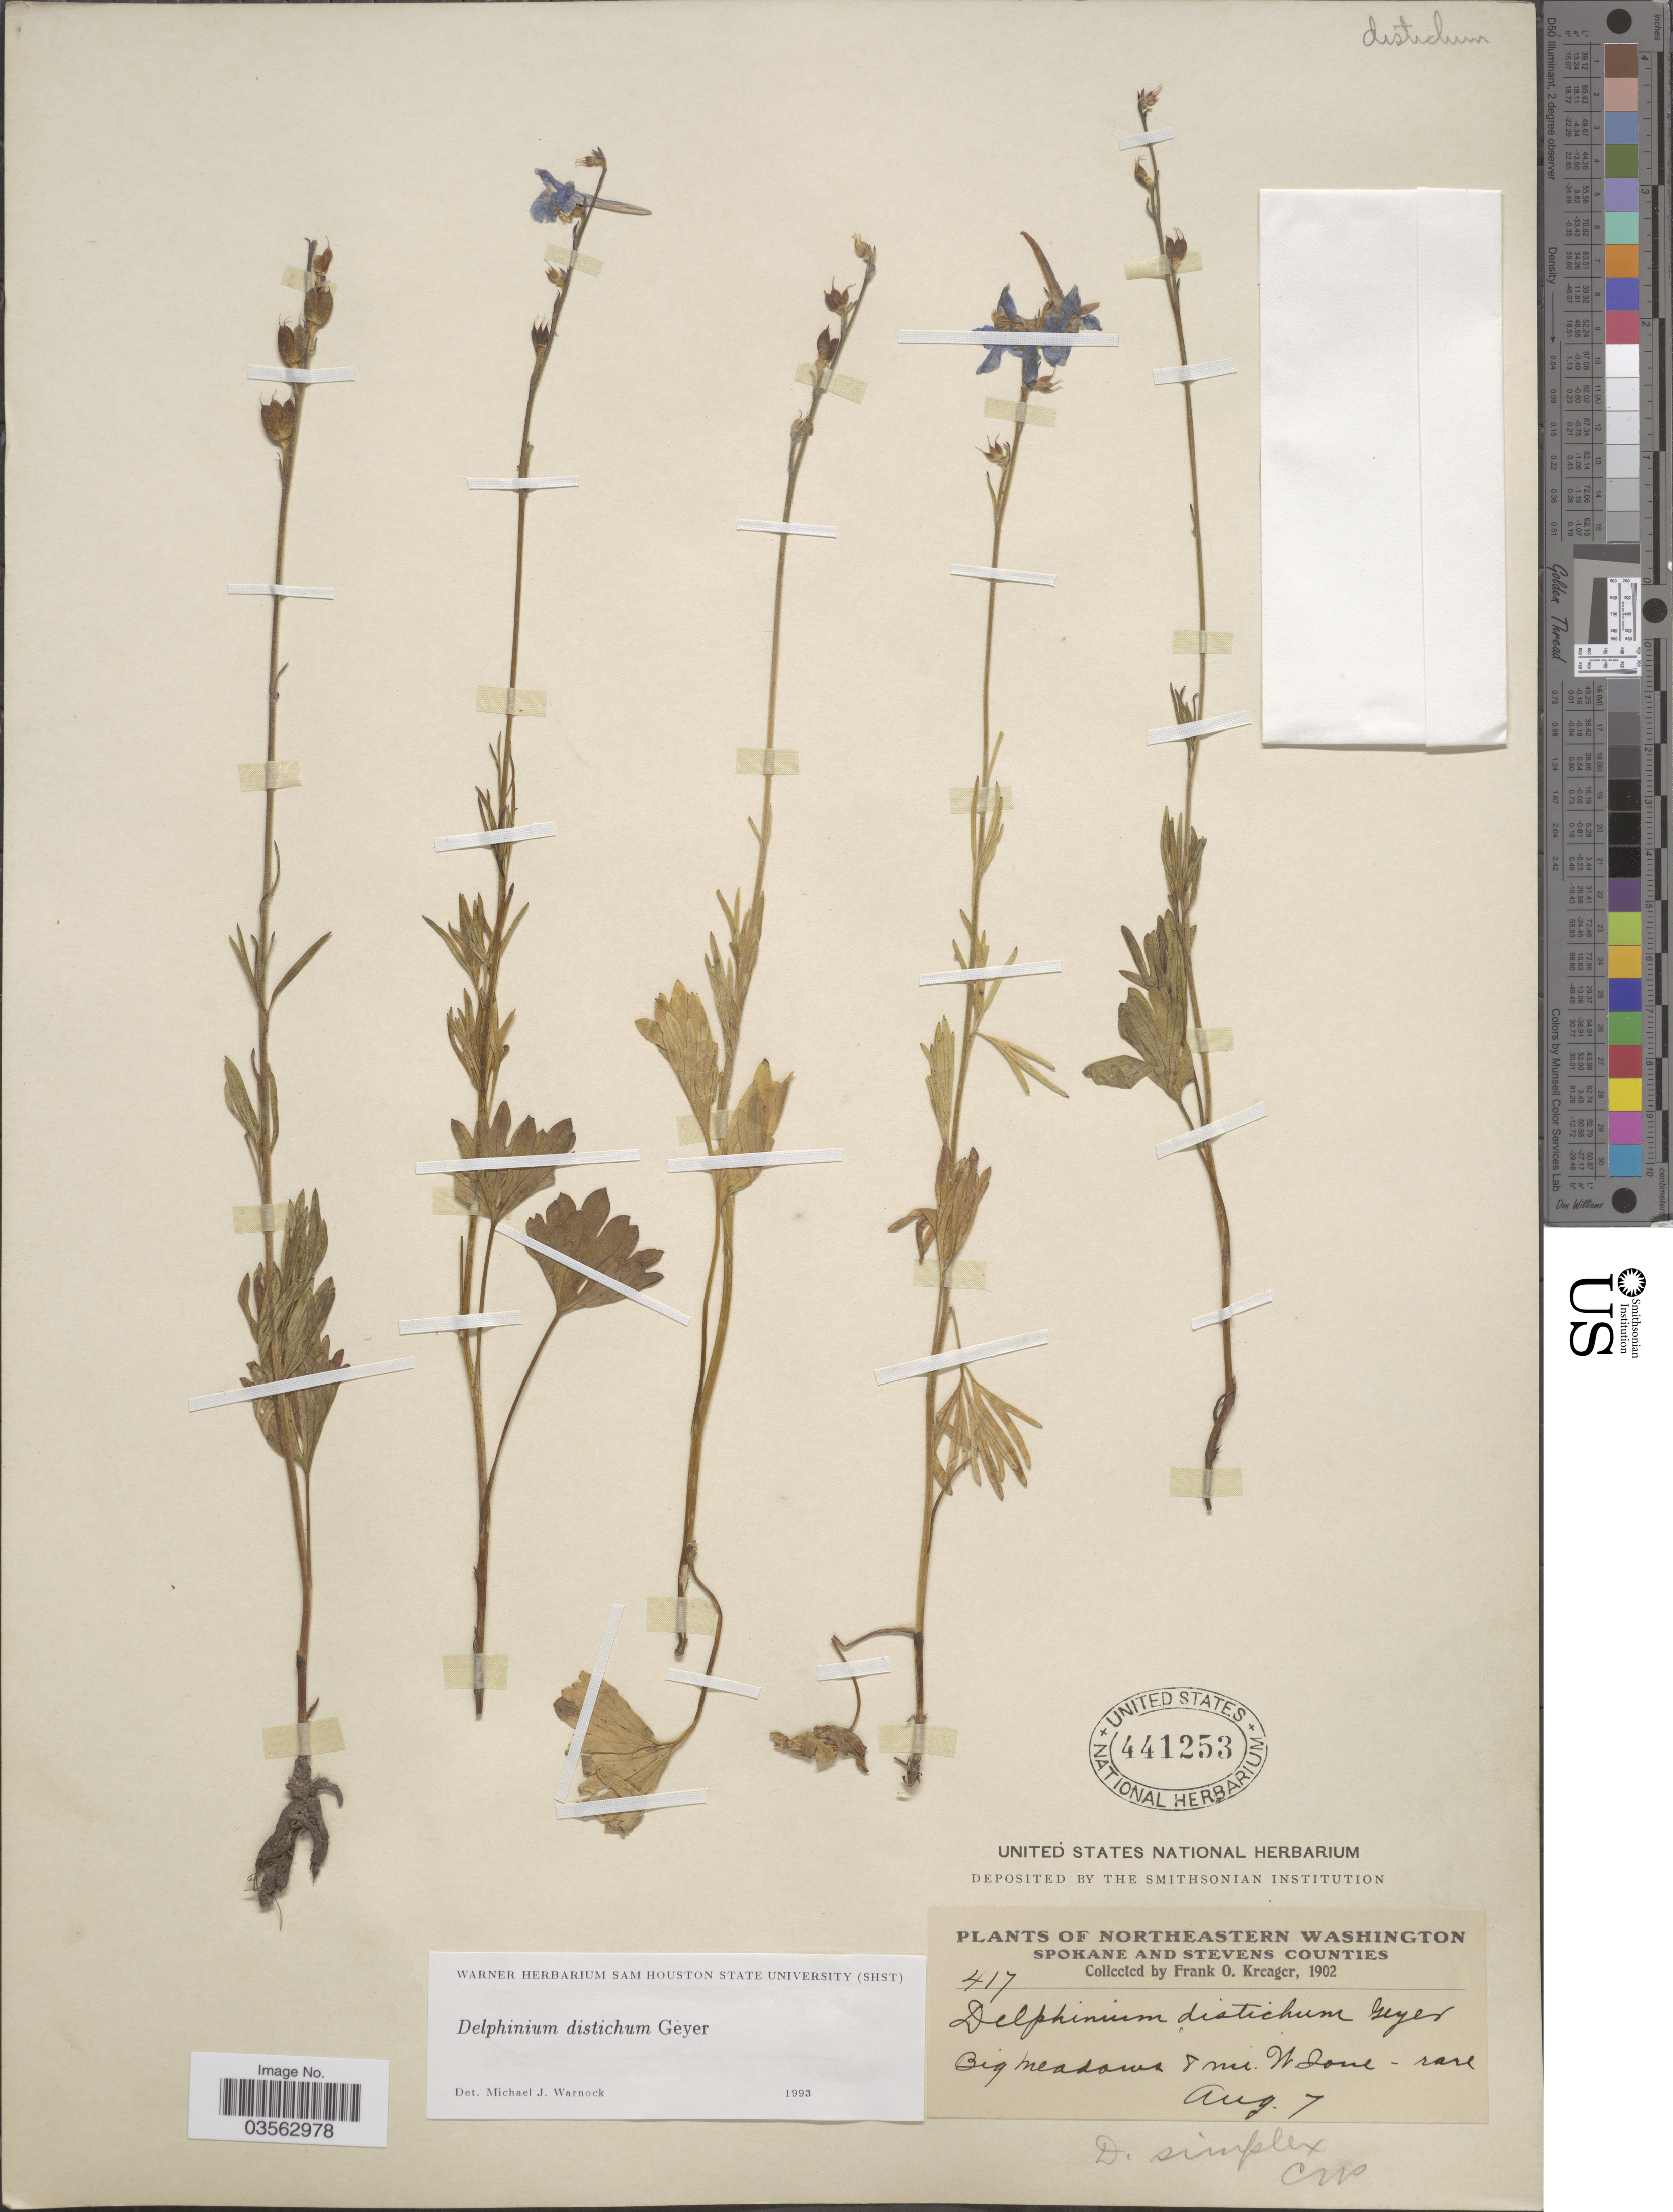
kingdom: Plantae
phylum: Tracheophyta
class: Magnoliopsida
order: Ranunculales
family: Ranunculaceae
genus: Delphinium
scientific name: Delphinium distichum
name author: Geyer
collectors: F. Kreager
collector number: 417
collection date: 1902-08-07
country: United States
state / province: Washington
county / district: Spokane / Stevens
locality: Northeastern Washington. Spokane and Stevens Counties. Big meadows 8 mi. W. Ione.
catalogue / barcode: US 441253